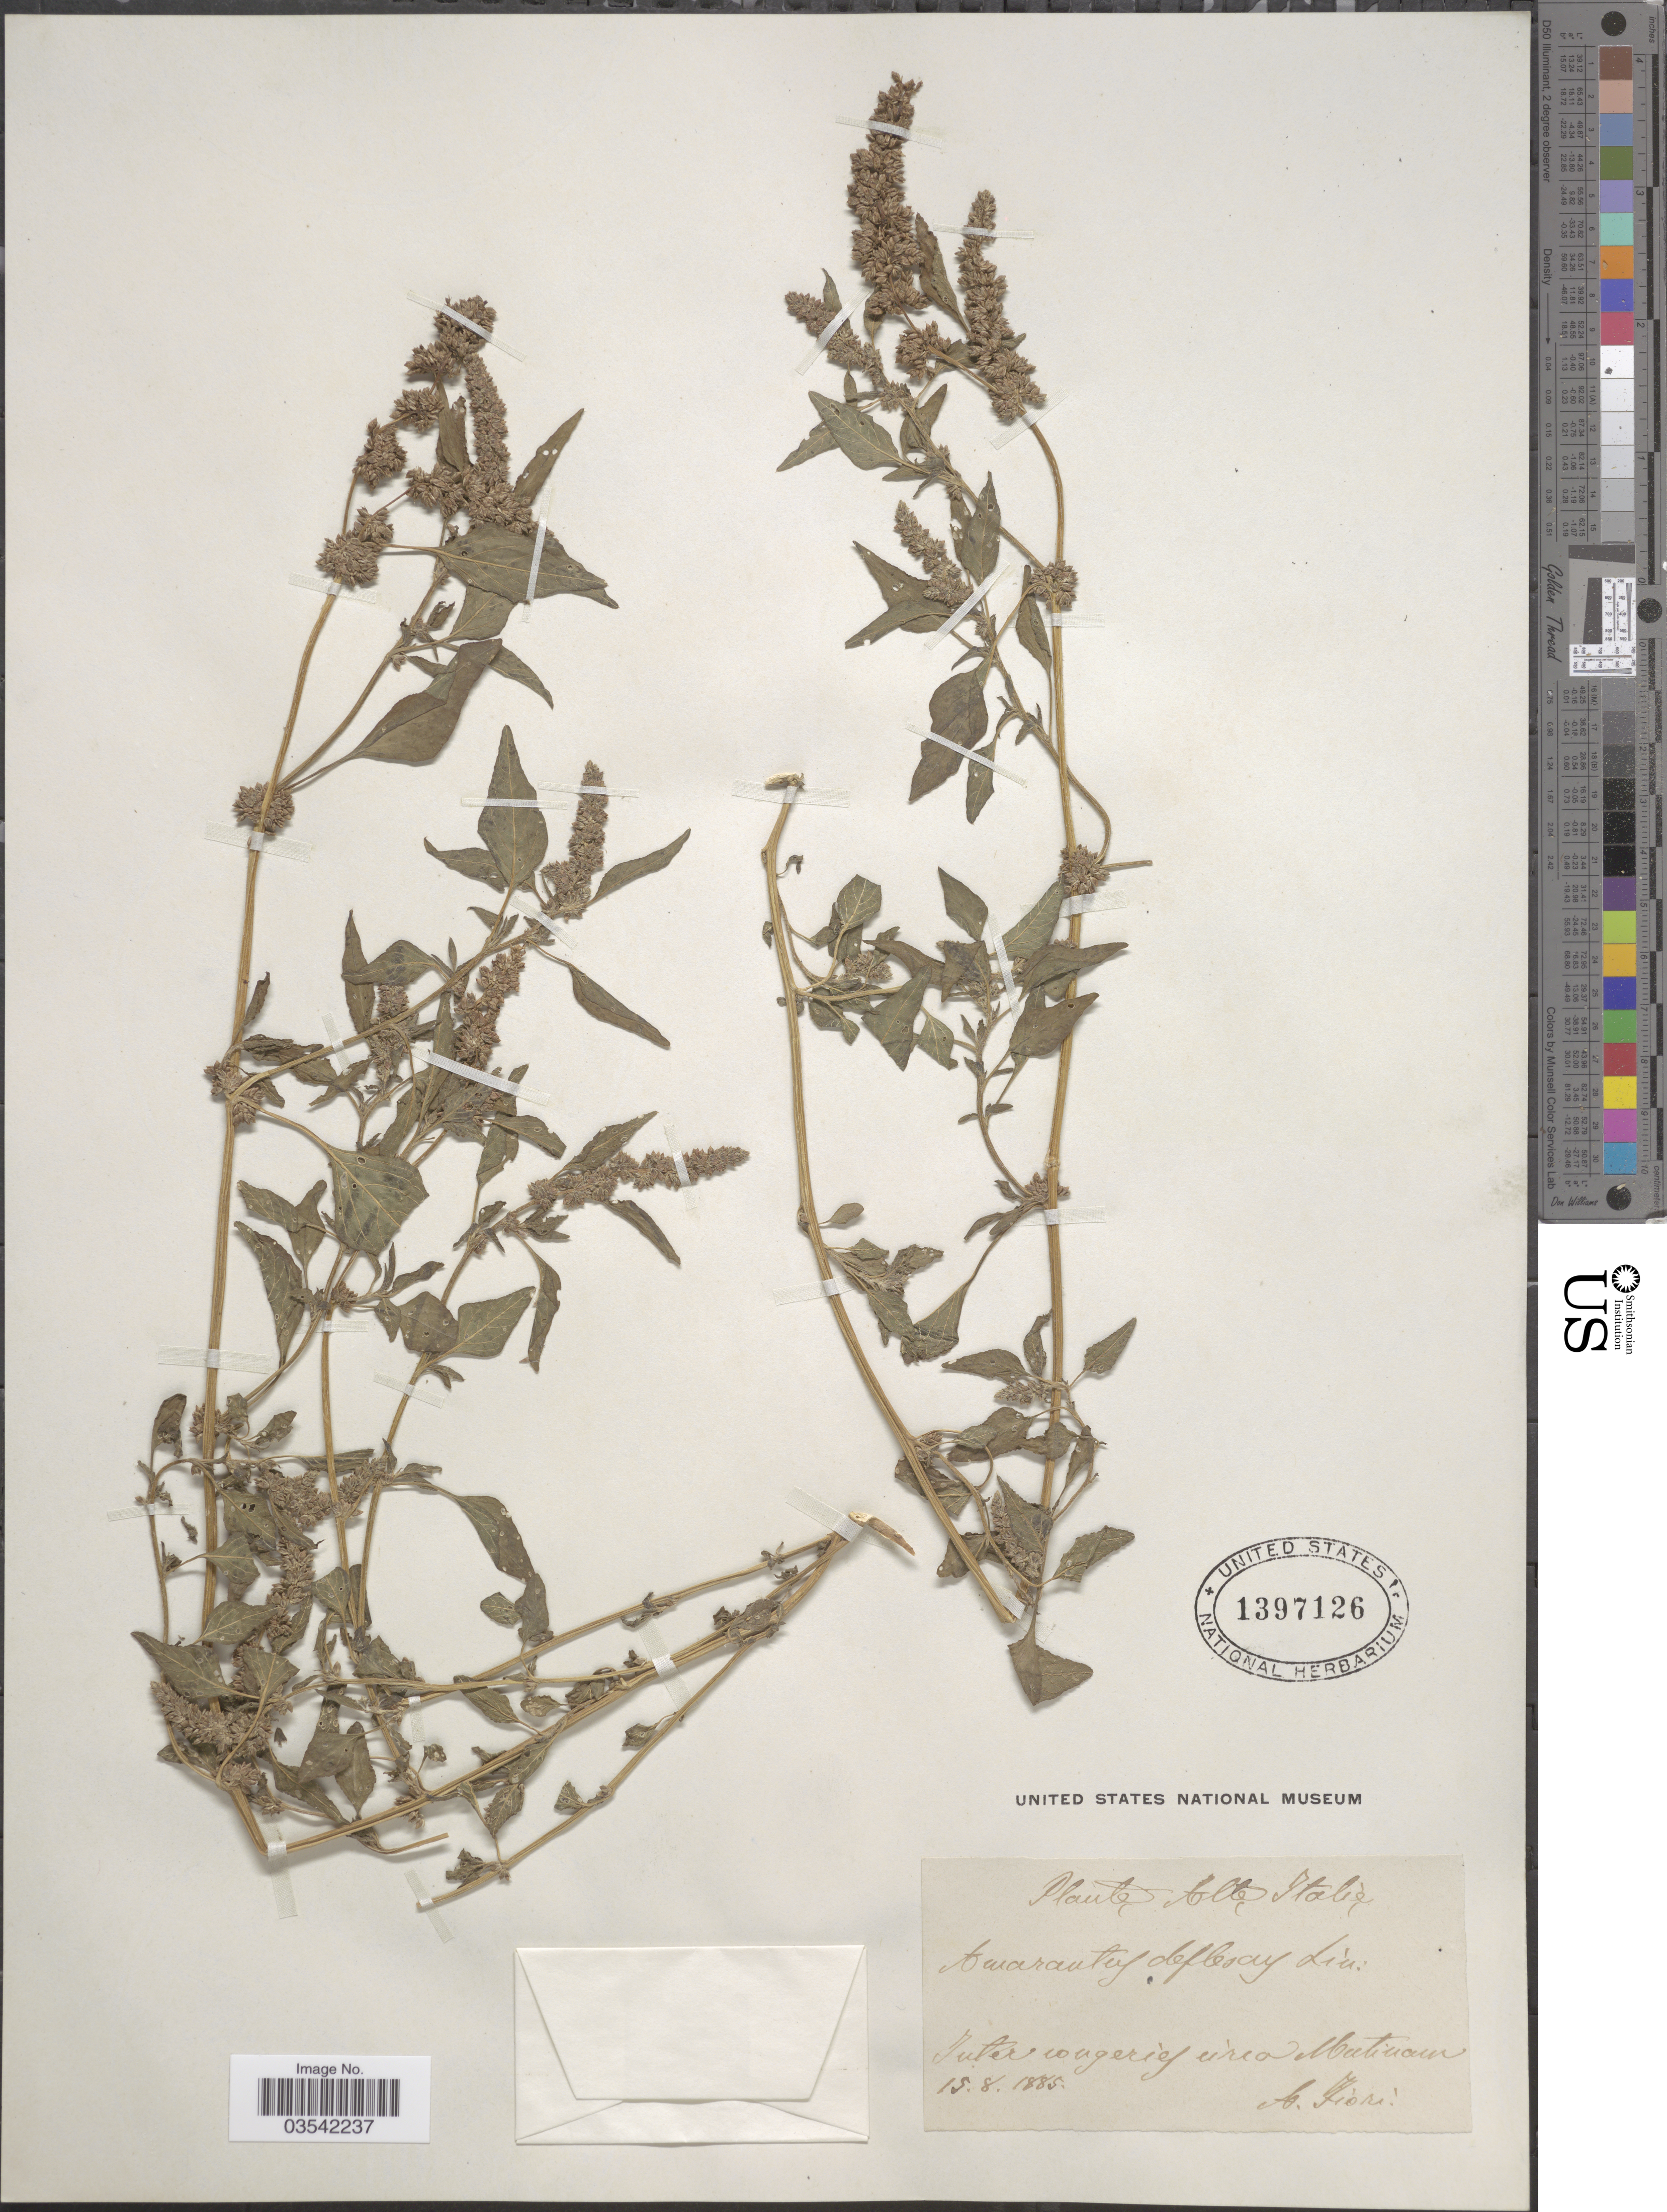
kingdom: Plantae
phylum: Tracheophyta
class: Magnoliopsida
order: Caryophyllales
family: Amaranthaceae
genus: Amaranthus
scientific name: Amaranthus deflexus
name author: L.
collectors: A. Fiori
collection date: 1885-08-15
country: Italy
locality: Italie. Inter wugerief [interpreted] circa Mutinam.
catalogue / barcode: US 1397126